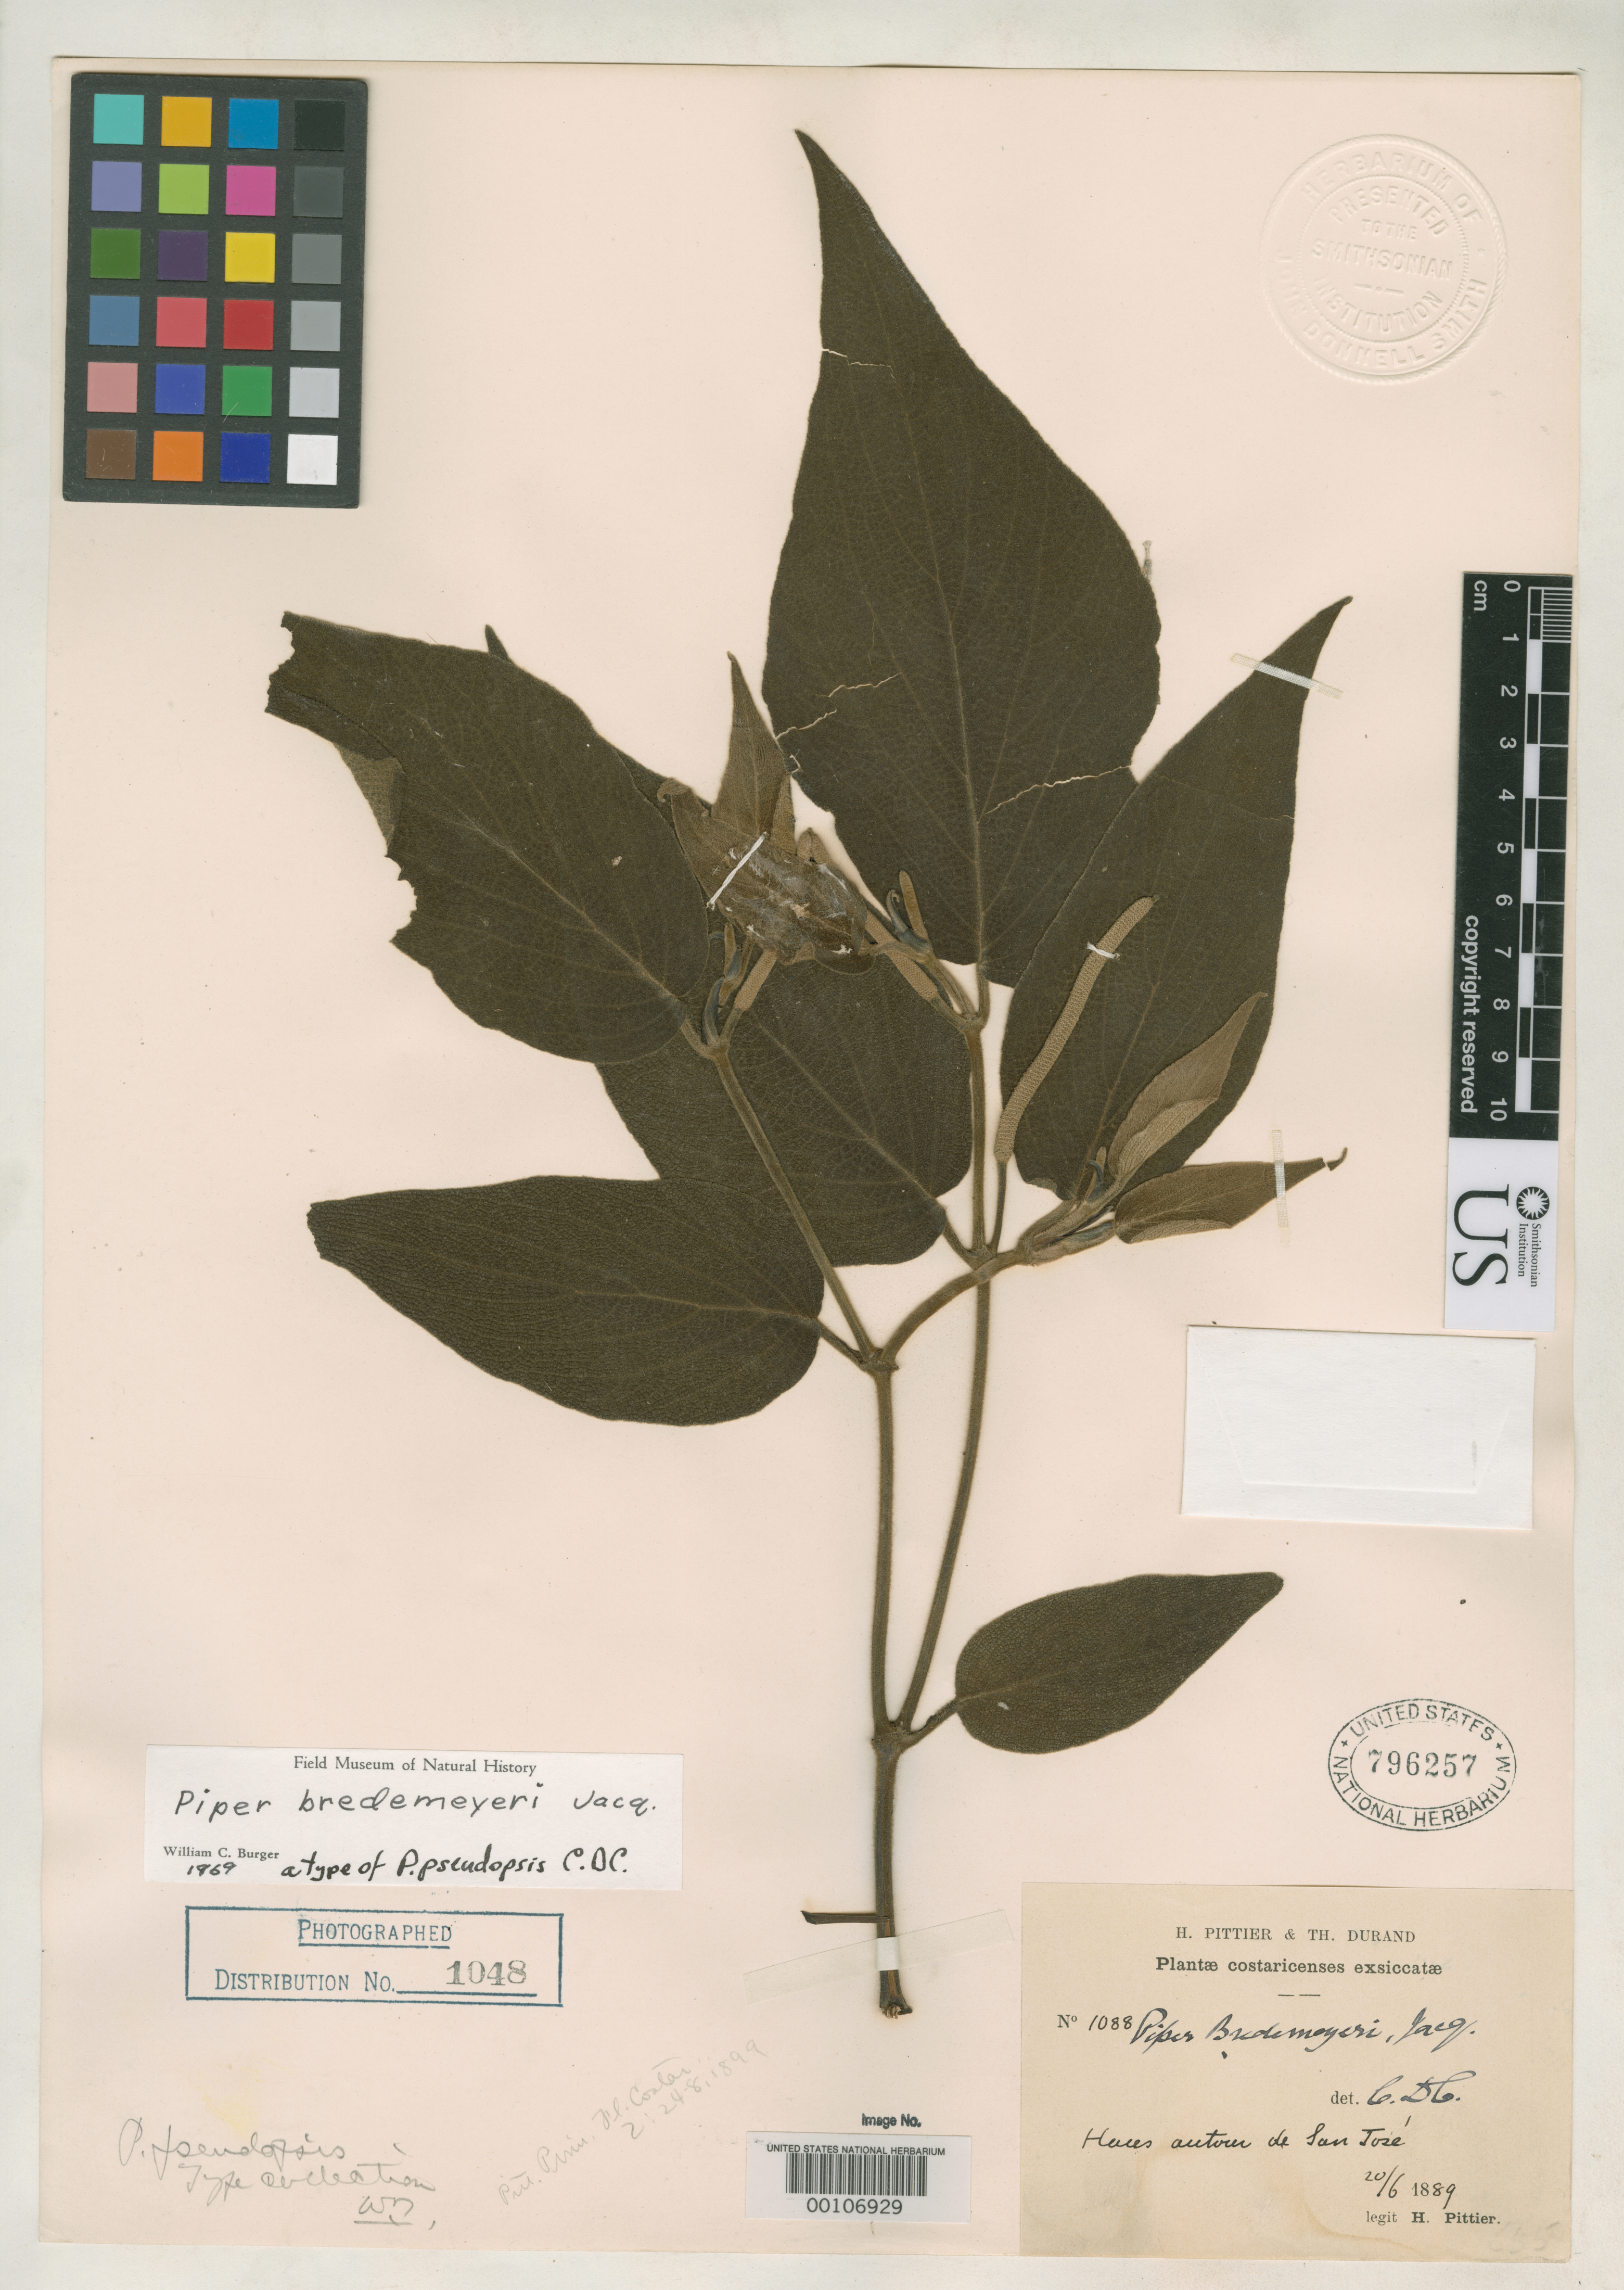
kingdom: Plantae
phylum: Tracheophyta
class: Magnoliopsida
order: Piperales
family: Piperaceae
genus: Piper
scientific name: Piper pseudopsis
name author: C. DC. in Pittier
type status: Syntype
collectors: A. Tonduz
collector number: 1088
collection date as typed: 20 Jun 1889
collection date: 1889-06-20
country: Costa Rica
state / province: San José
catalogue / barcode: US 796257